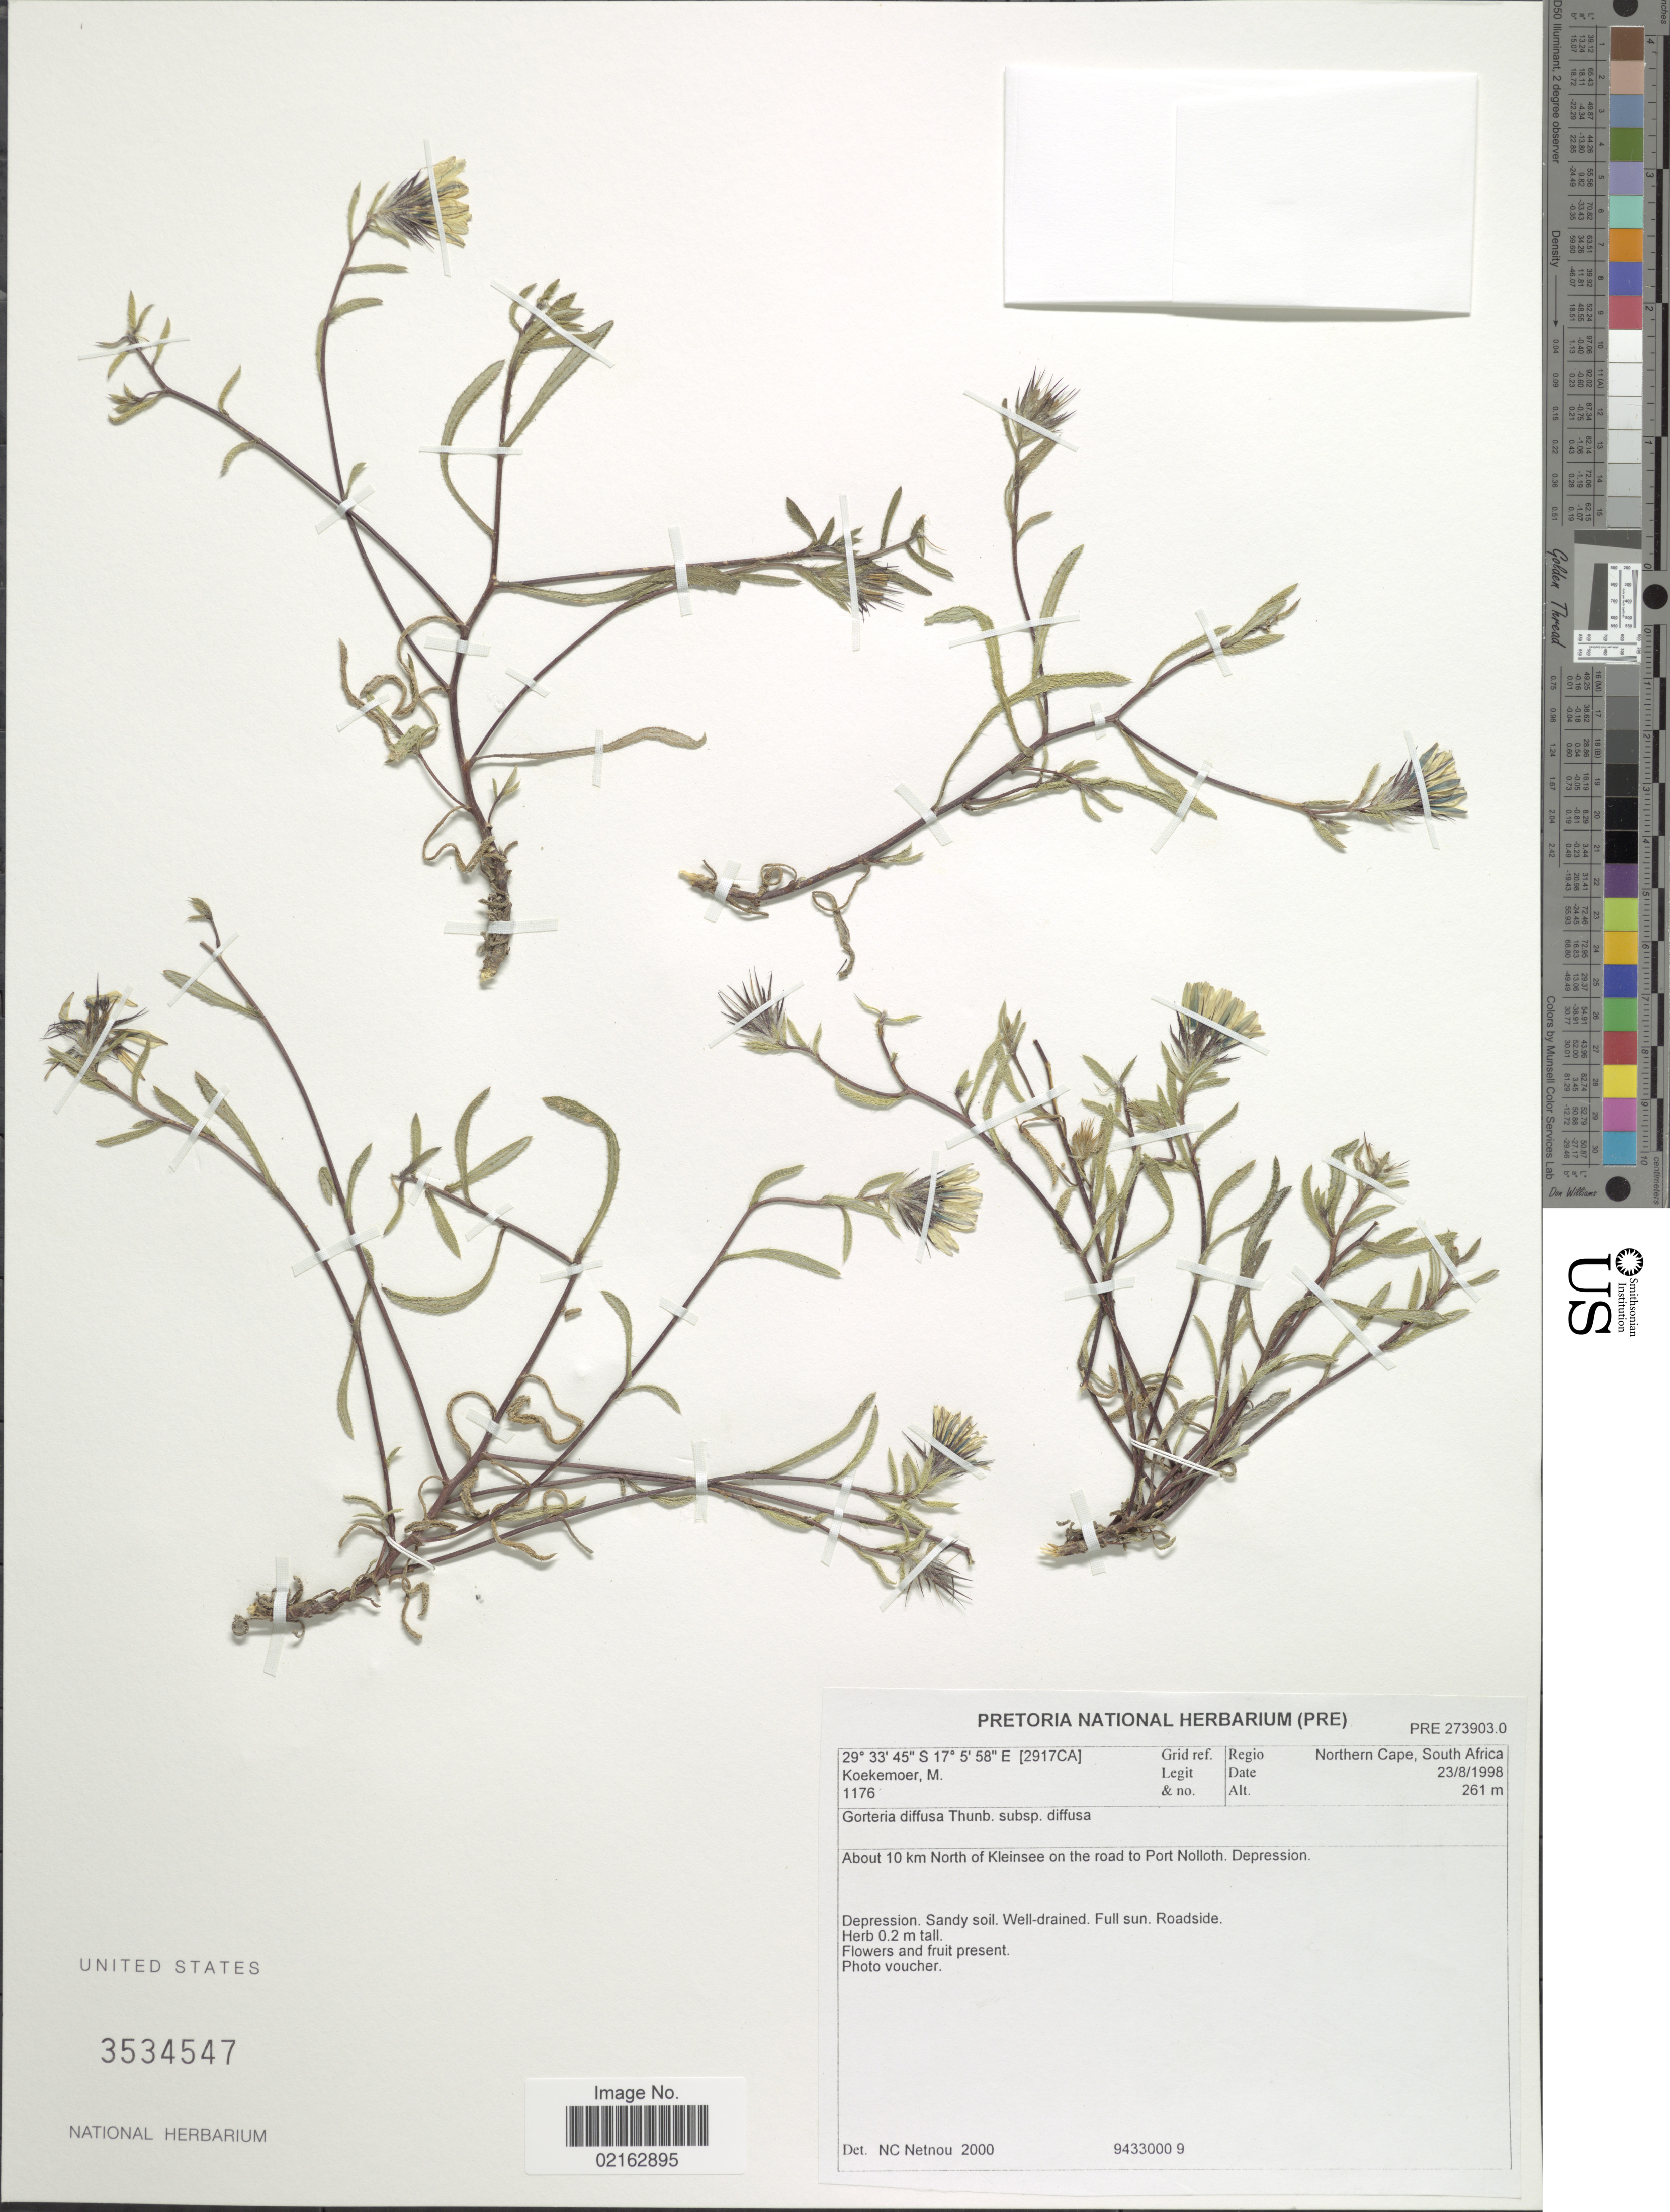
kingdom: Plantae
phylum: Tracheophyta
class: Magnoliopsida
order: Asterales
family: Asteraceae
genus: Gorteria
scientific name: Gorteria diffusa subsp. diffusa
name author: Thunb.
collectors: M. Koekemoer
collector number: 1176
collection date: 1998-08-23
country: South Africa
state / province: Northern Cape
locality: Northern Cape, South Africa. About 10 km North of Kleinsee on the road to Port Nolloth. Depression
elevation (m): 261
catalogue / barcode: US 3534547